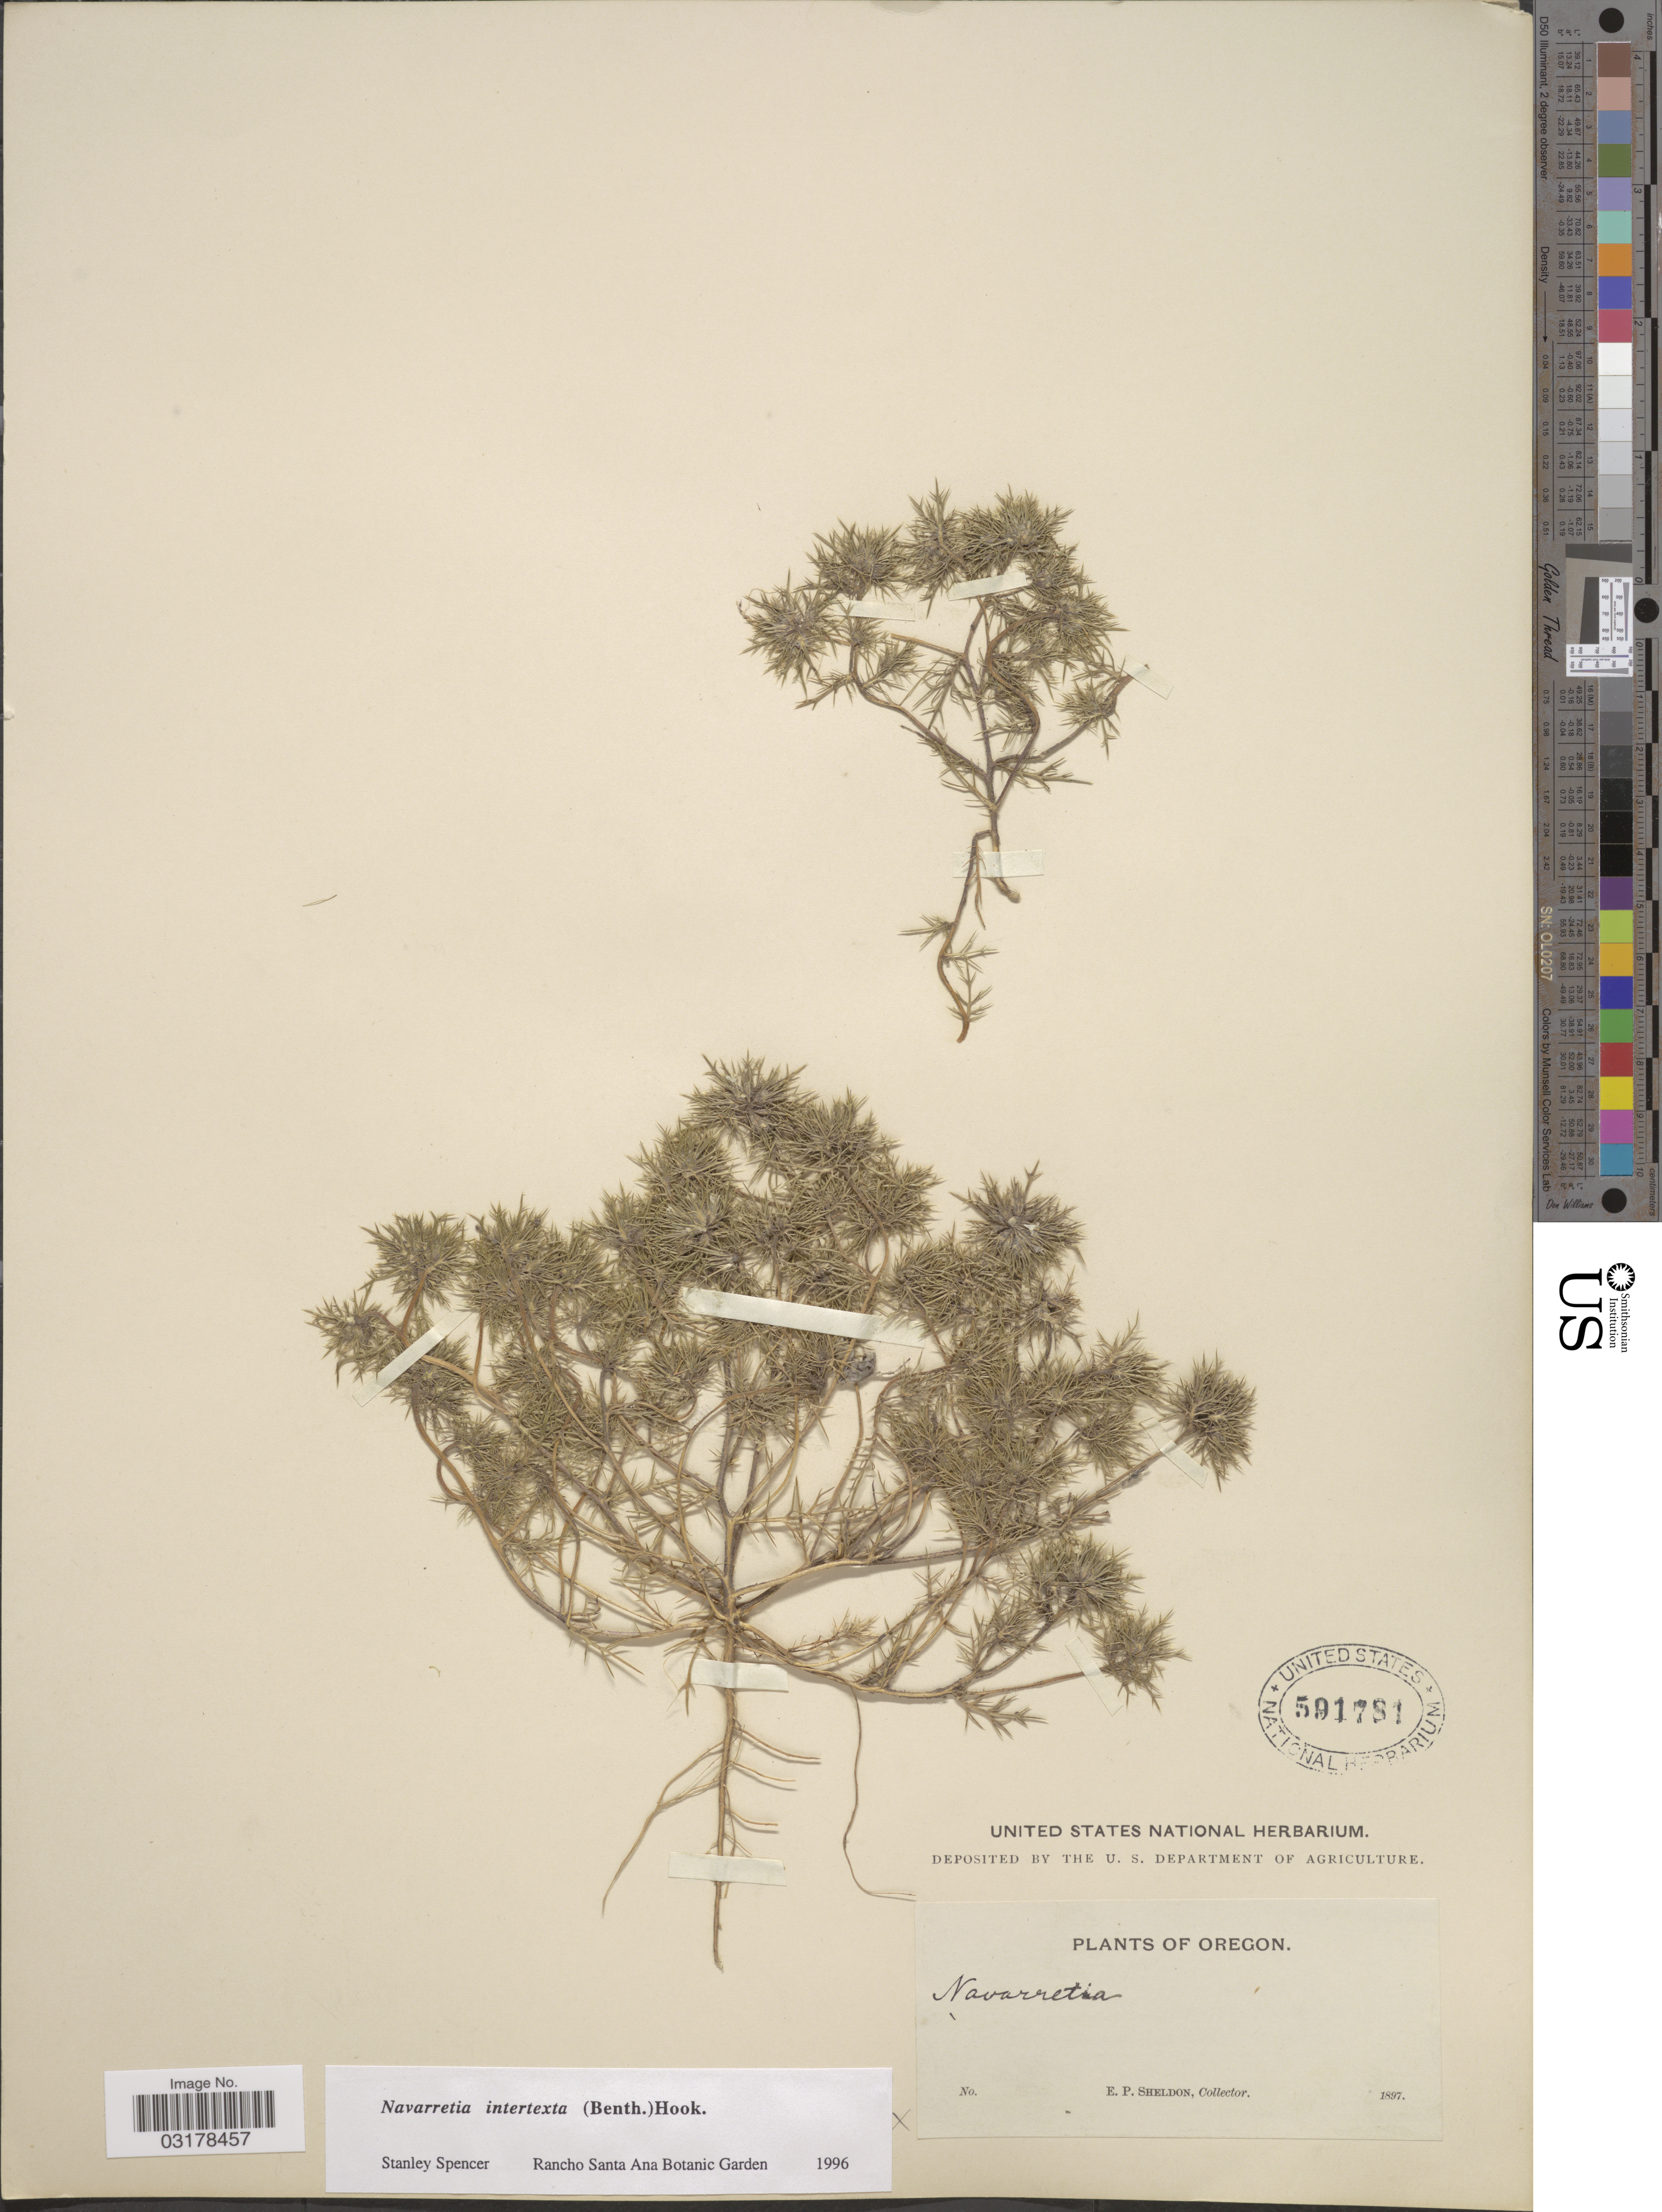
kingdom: Plantae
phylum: Tracheophyta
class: Magnoliopsida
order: Ericales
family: Polemoniaceae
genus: Navarretia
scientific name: Navarretia intertexta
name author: (Benth.) Hook.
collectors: E. P. Sheldon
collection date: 1897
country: United States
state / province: Oregon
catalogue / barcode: US 591781